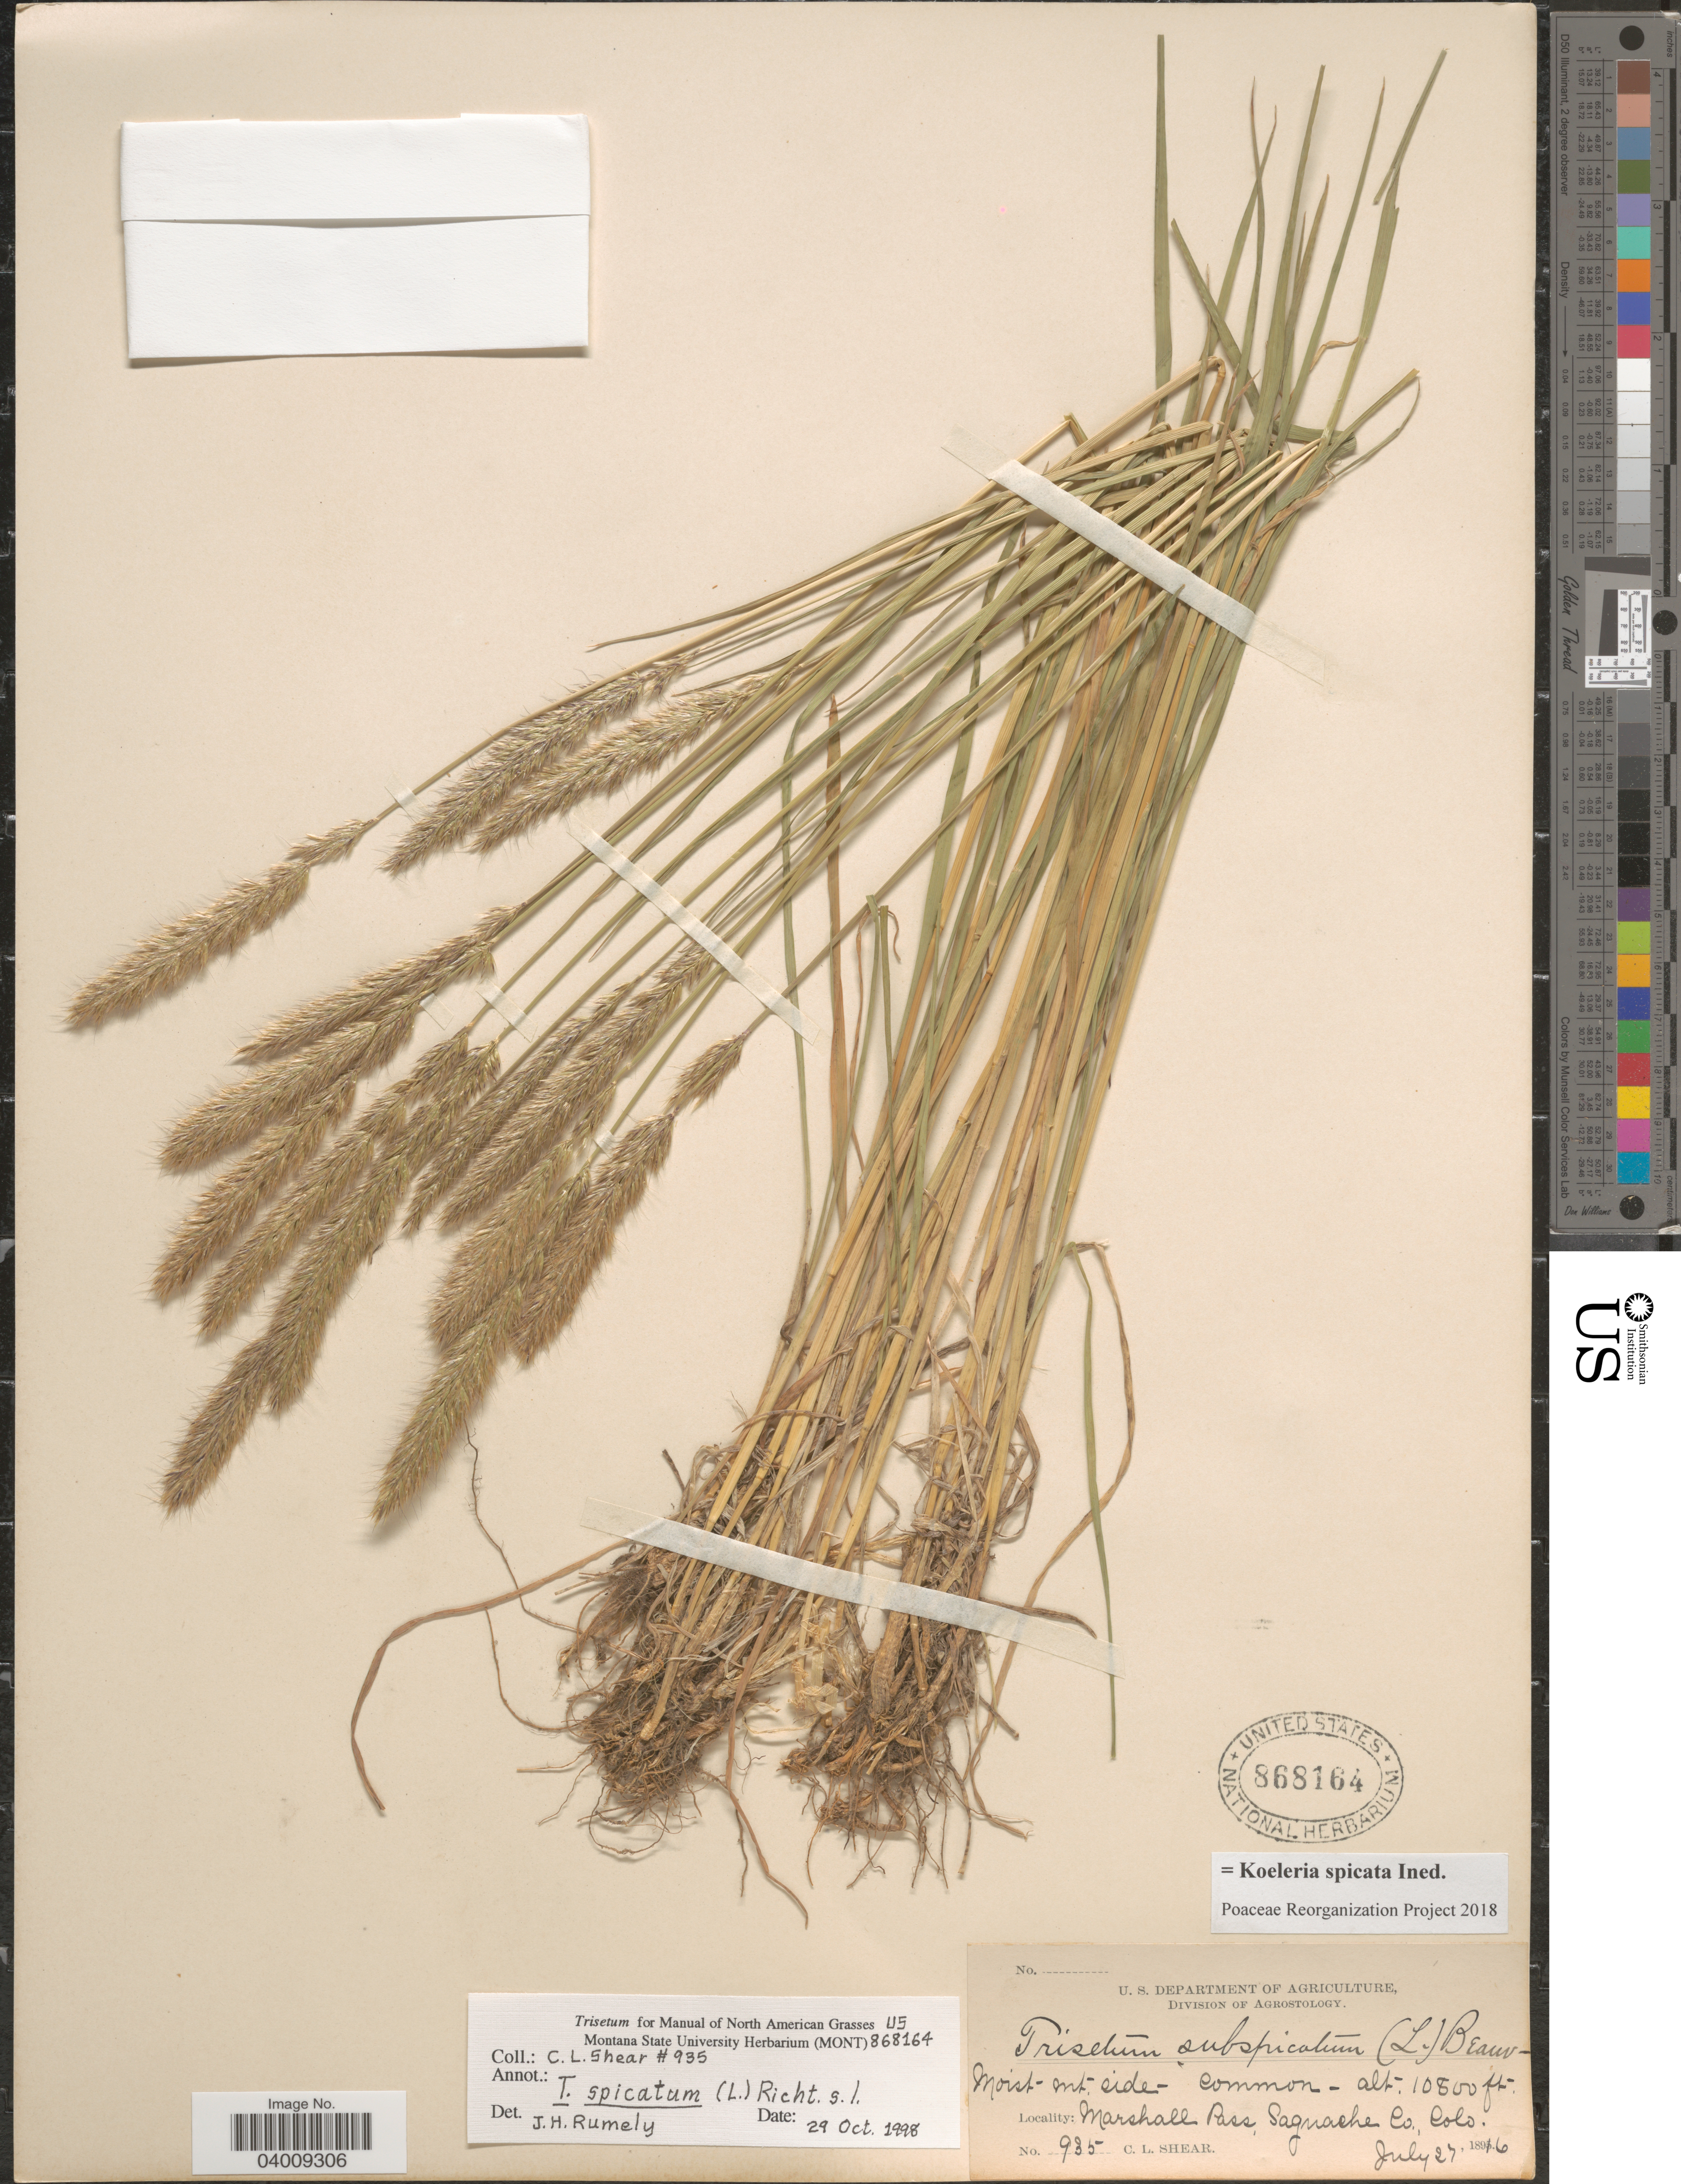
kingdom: Plantae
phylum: Tracheophyta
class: Liliopsida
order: Poales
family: Poaceae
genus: Koeleria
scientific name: Koeleria spicata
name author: (L.) Barberá et al.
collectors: C. L. Shear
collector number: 935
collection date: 1896-07-27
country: United States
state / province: Colorado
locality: Marshall Pass, Saguache Co.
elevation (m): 3292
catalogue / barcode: US 868164